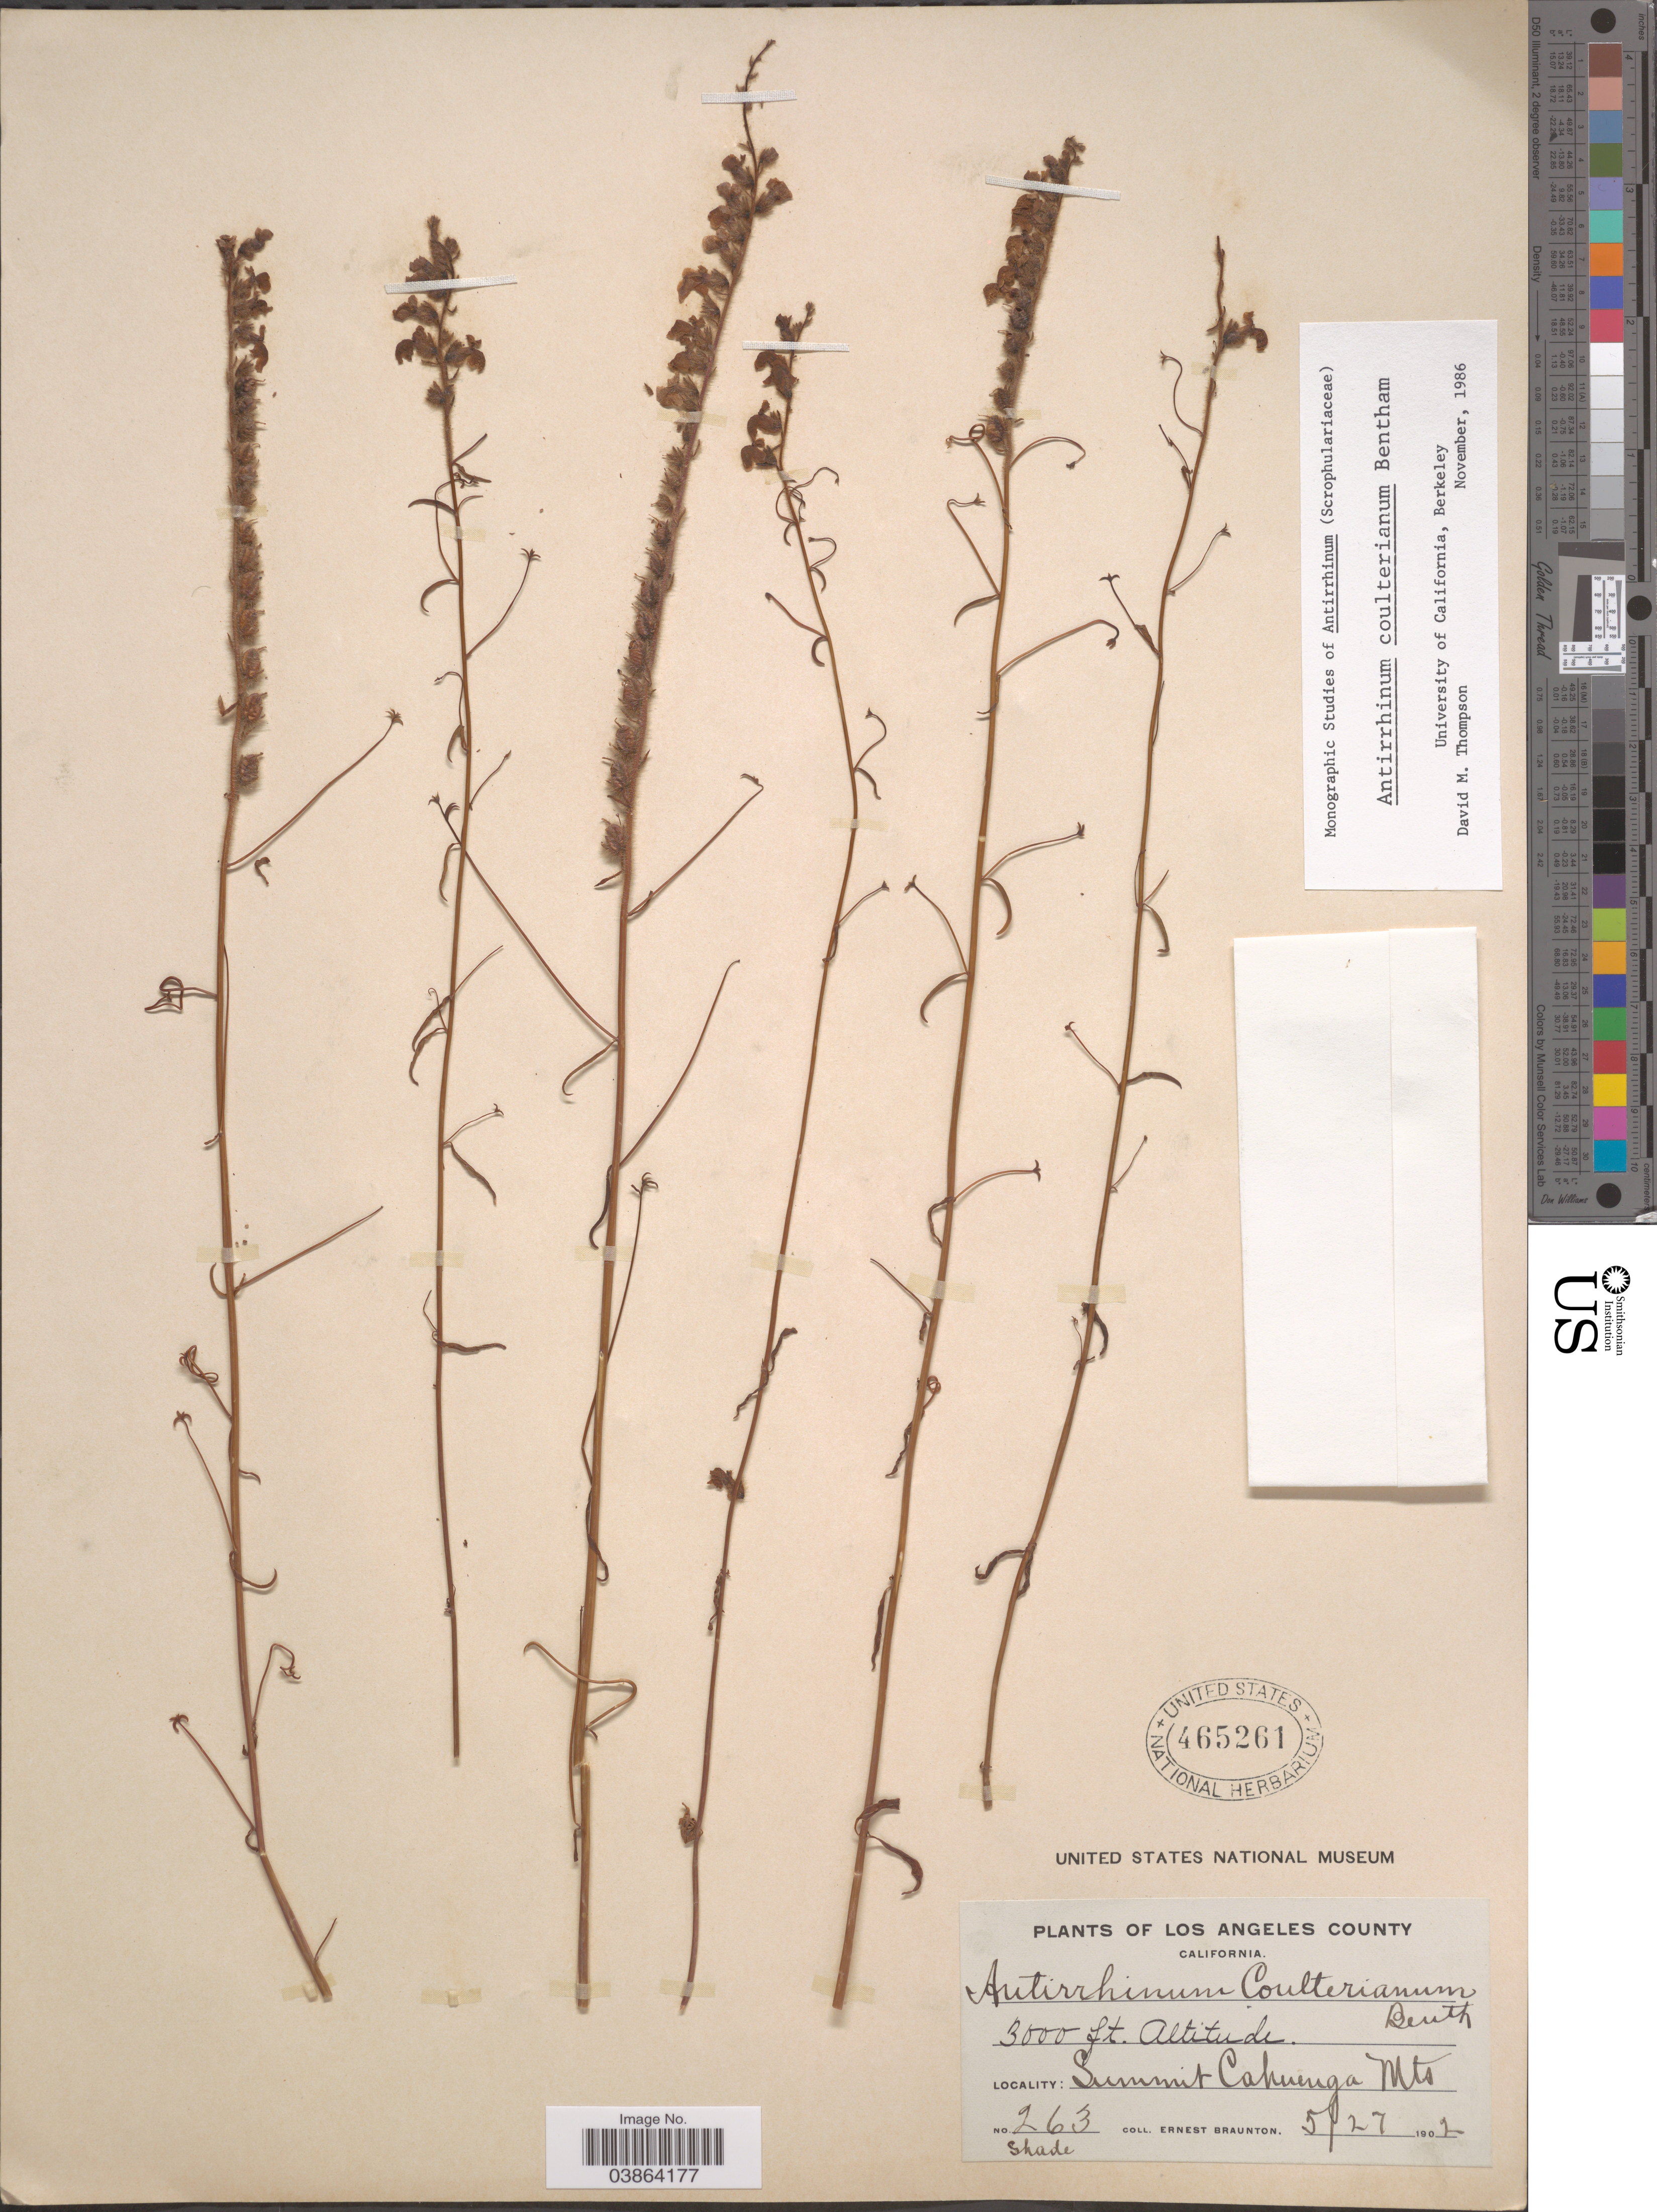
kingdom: Plantae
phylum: Tracheophyta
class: Magnoliopsida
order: Lamiales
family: Plantaginaceae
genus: Sairocarpus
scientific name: Sairocarpus coulterianus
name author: (Benth.) D.A. Sutton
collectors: E. Braunton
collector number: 263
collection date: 1902-05-27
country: United States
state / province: California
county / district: Los Angeles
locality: Los Angeles County. Summit Cahuenga Mts.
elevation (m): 914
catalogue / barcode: US 465261